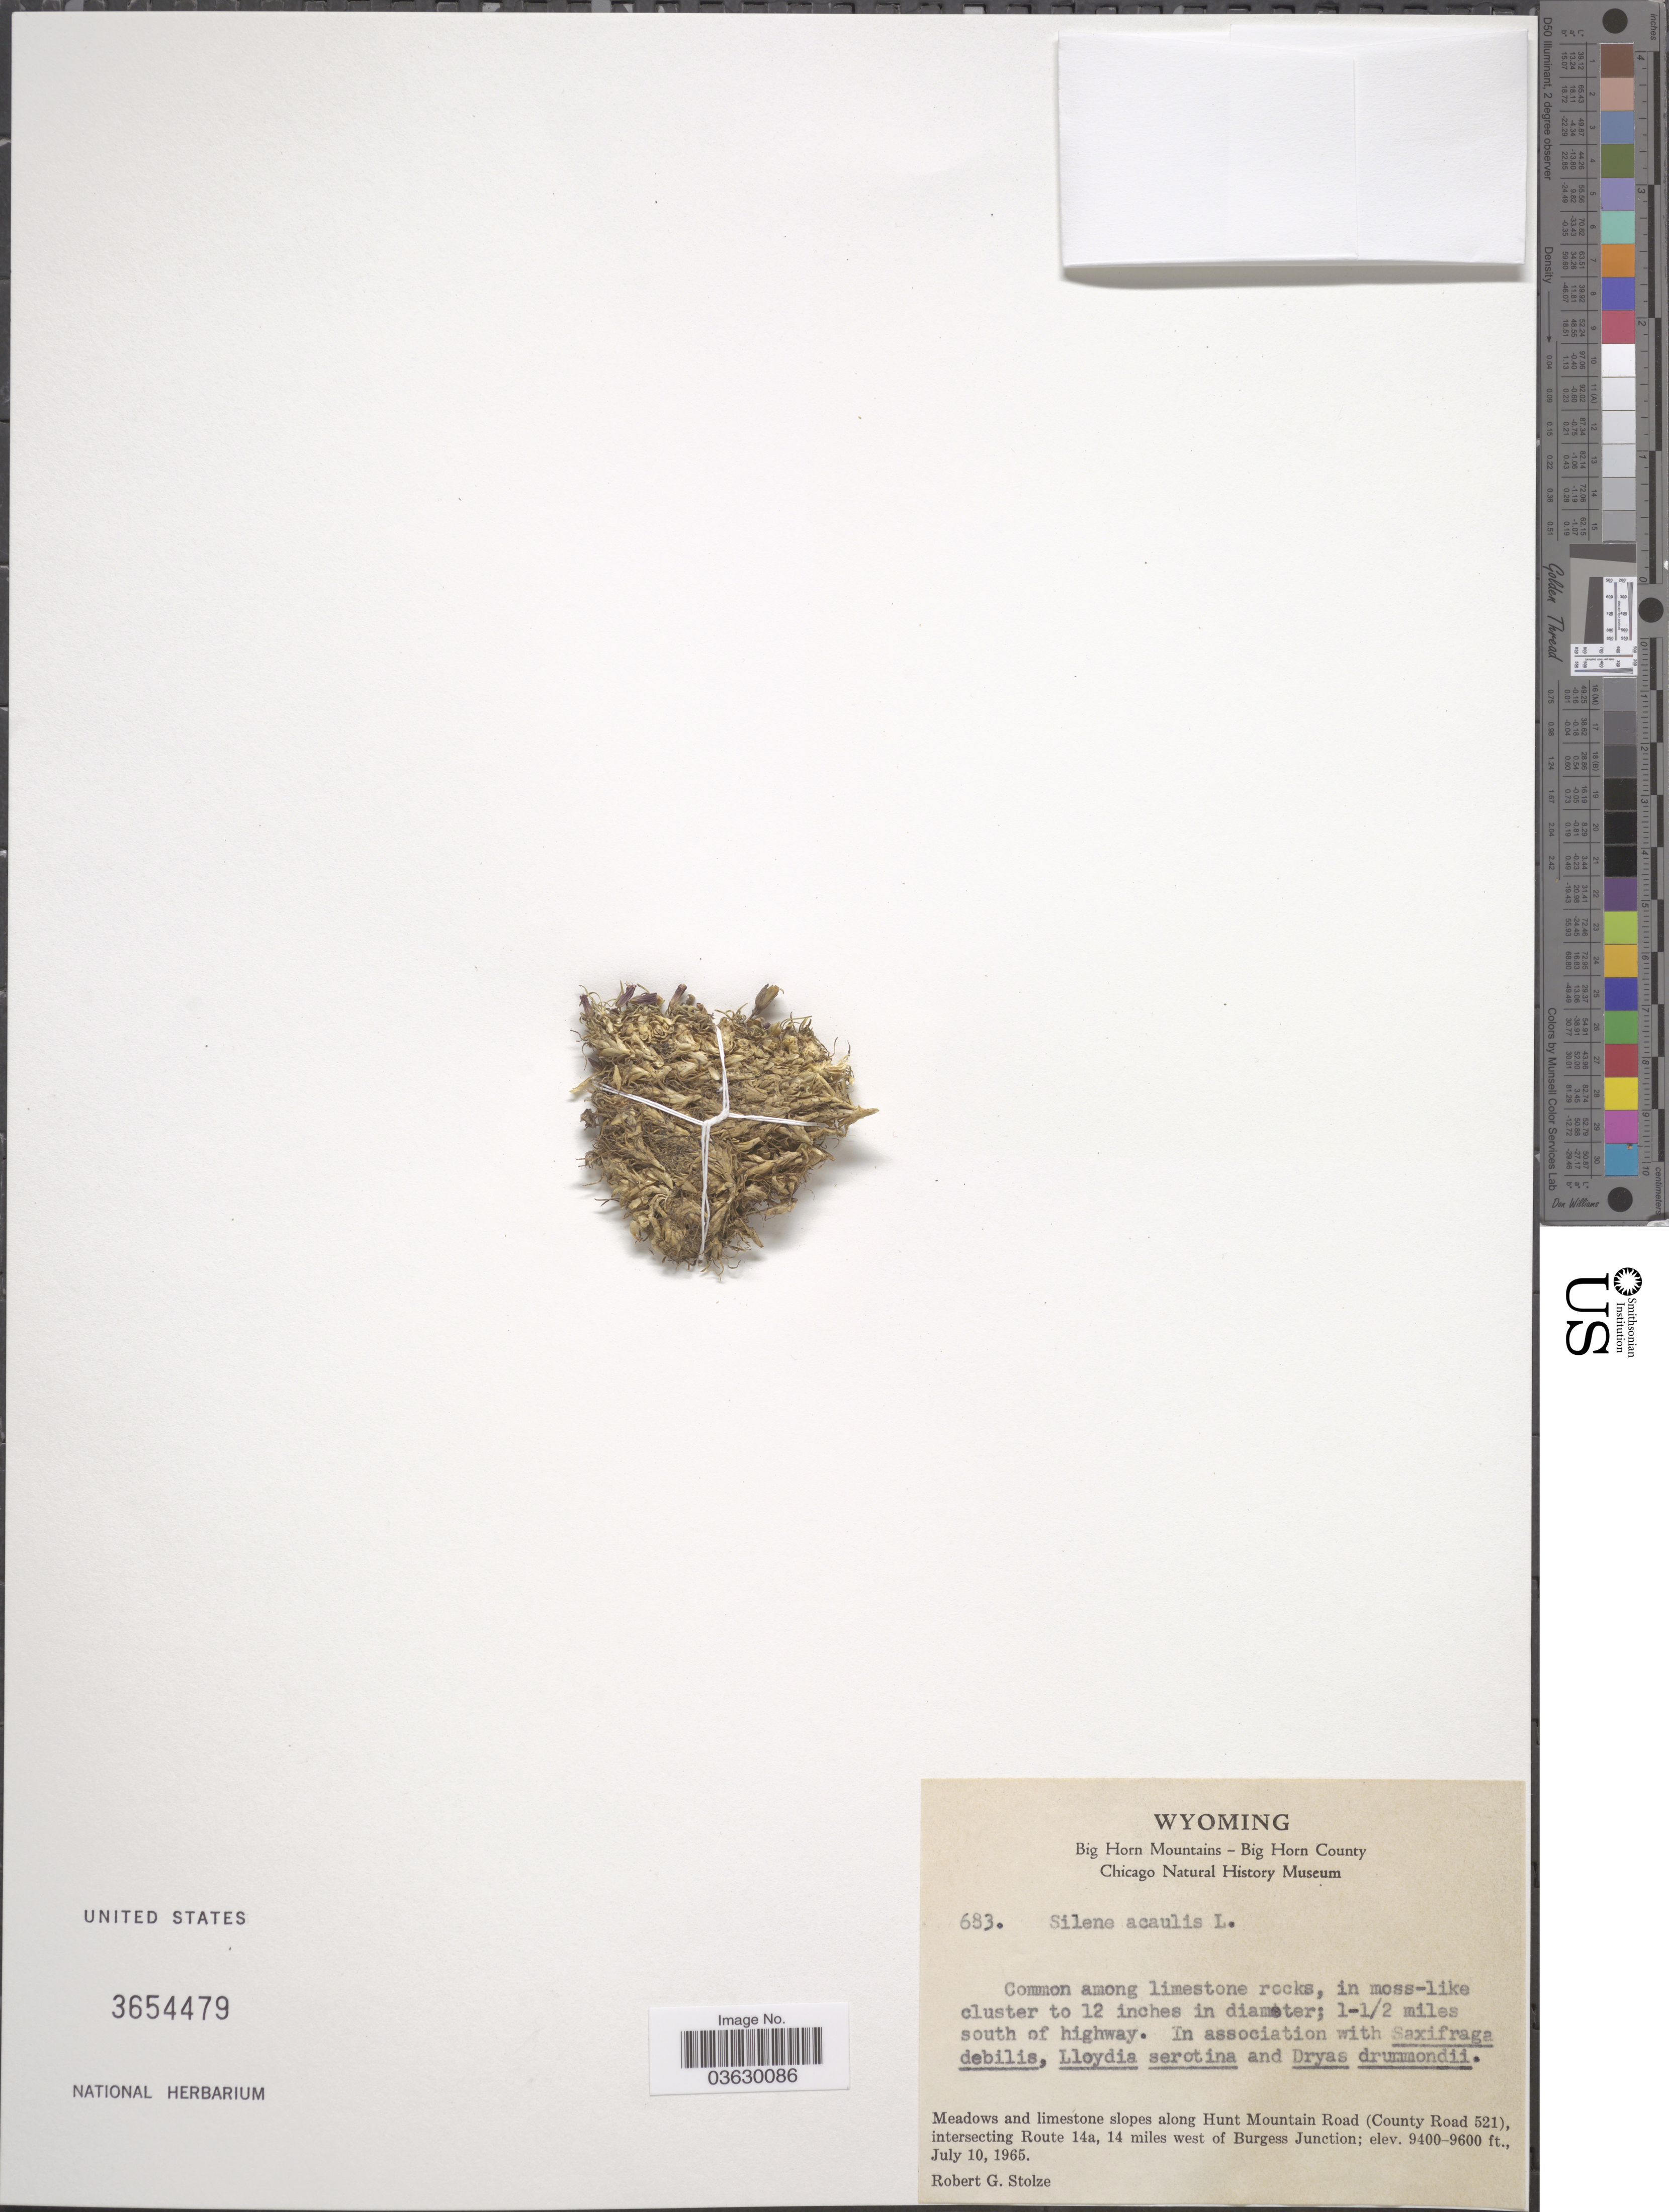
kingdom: Plantae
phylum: Tracheophyta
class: Magnoliopsida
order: Caryophyllales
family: Caryophyllaceae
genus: Silene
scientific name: Silene acaulis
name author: (L.) Jacq.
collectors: R. G. Stolze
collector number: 683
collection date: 1965-07-10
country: United States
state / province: Wyoming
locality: Big Horn Mountains. Meadows and limestone slopes along Hunt Mountain Road (County Road 521), intersecting Route 14a, 14 miles west of Burgess Junction.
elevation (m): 2865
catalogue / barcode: US 3654479